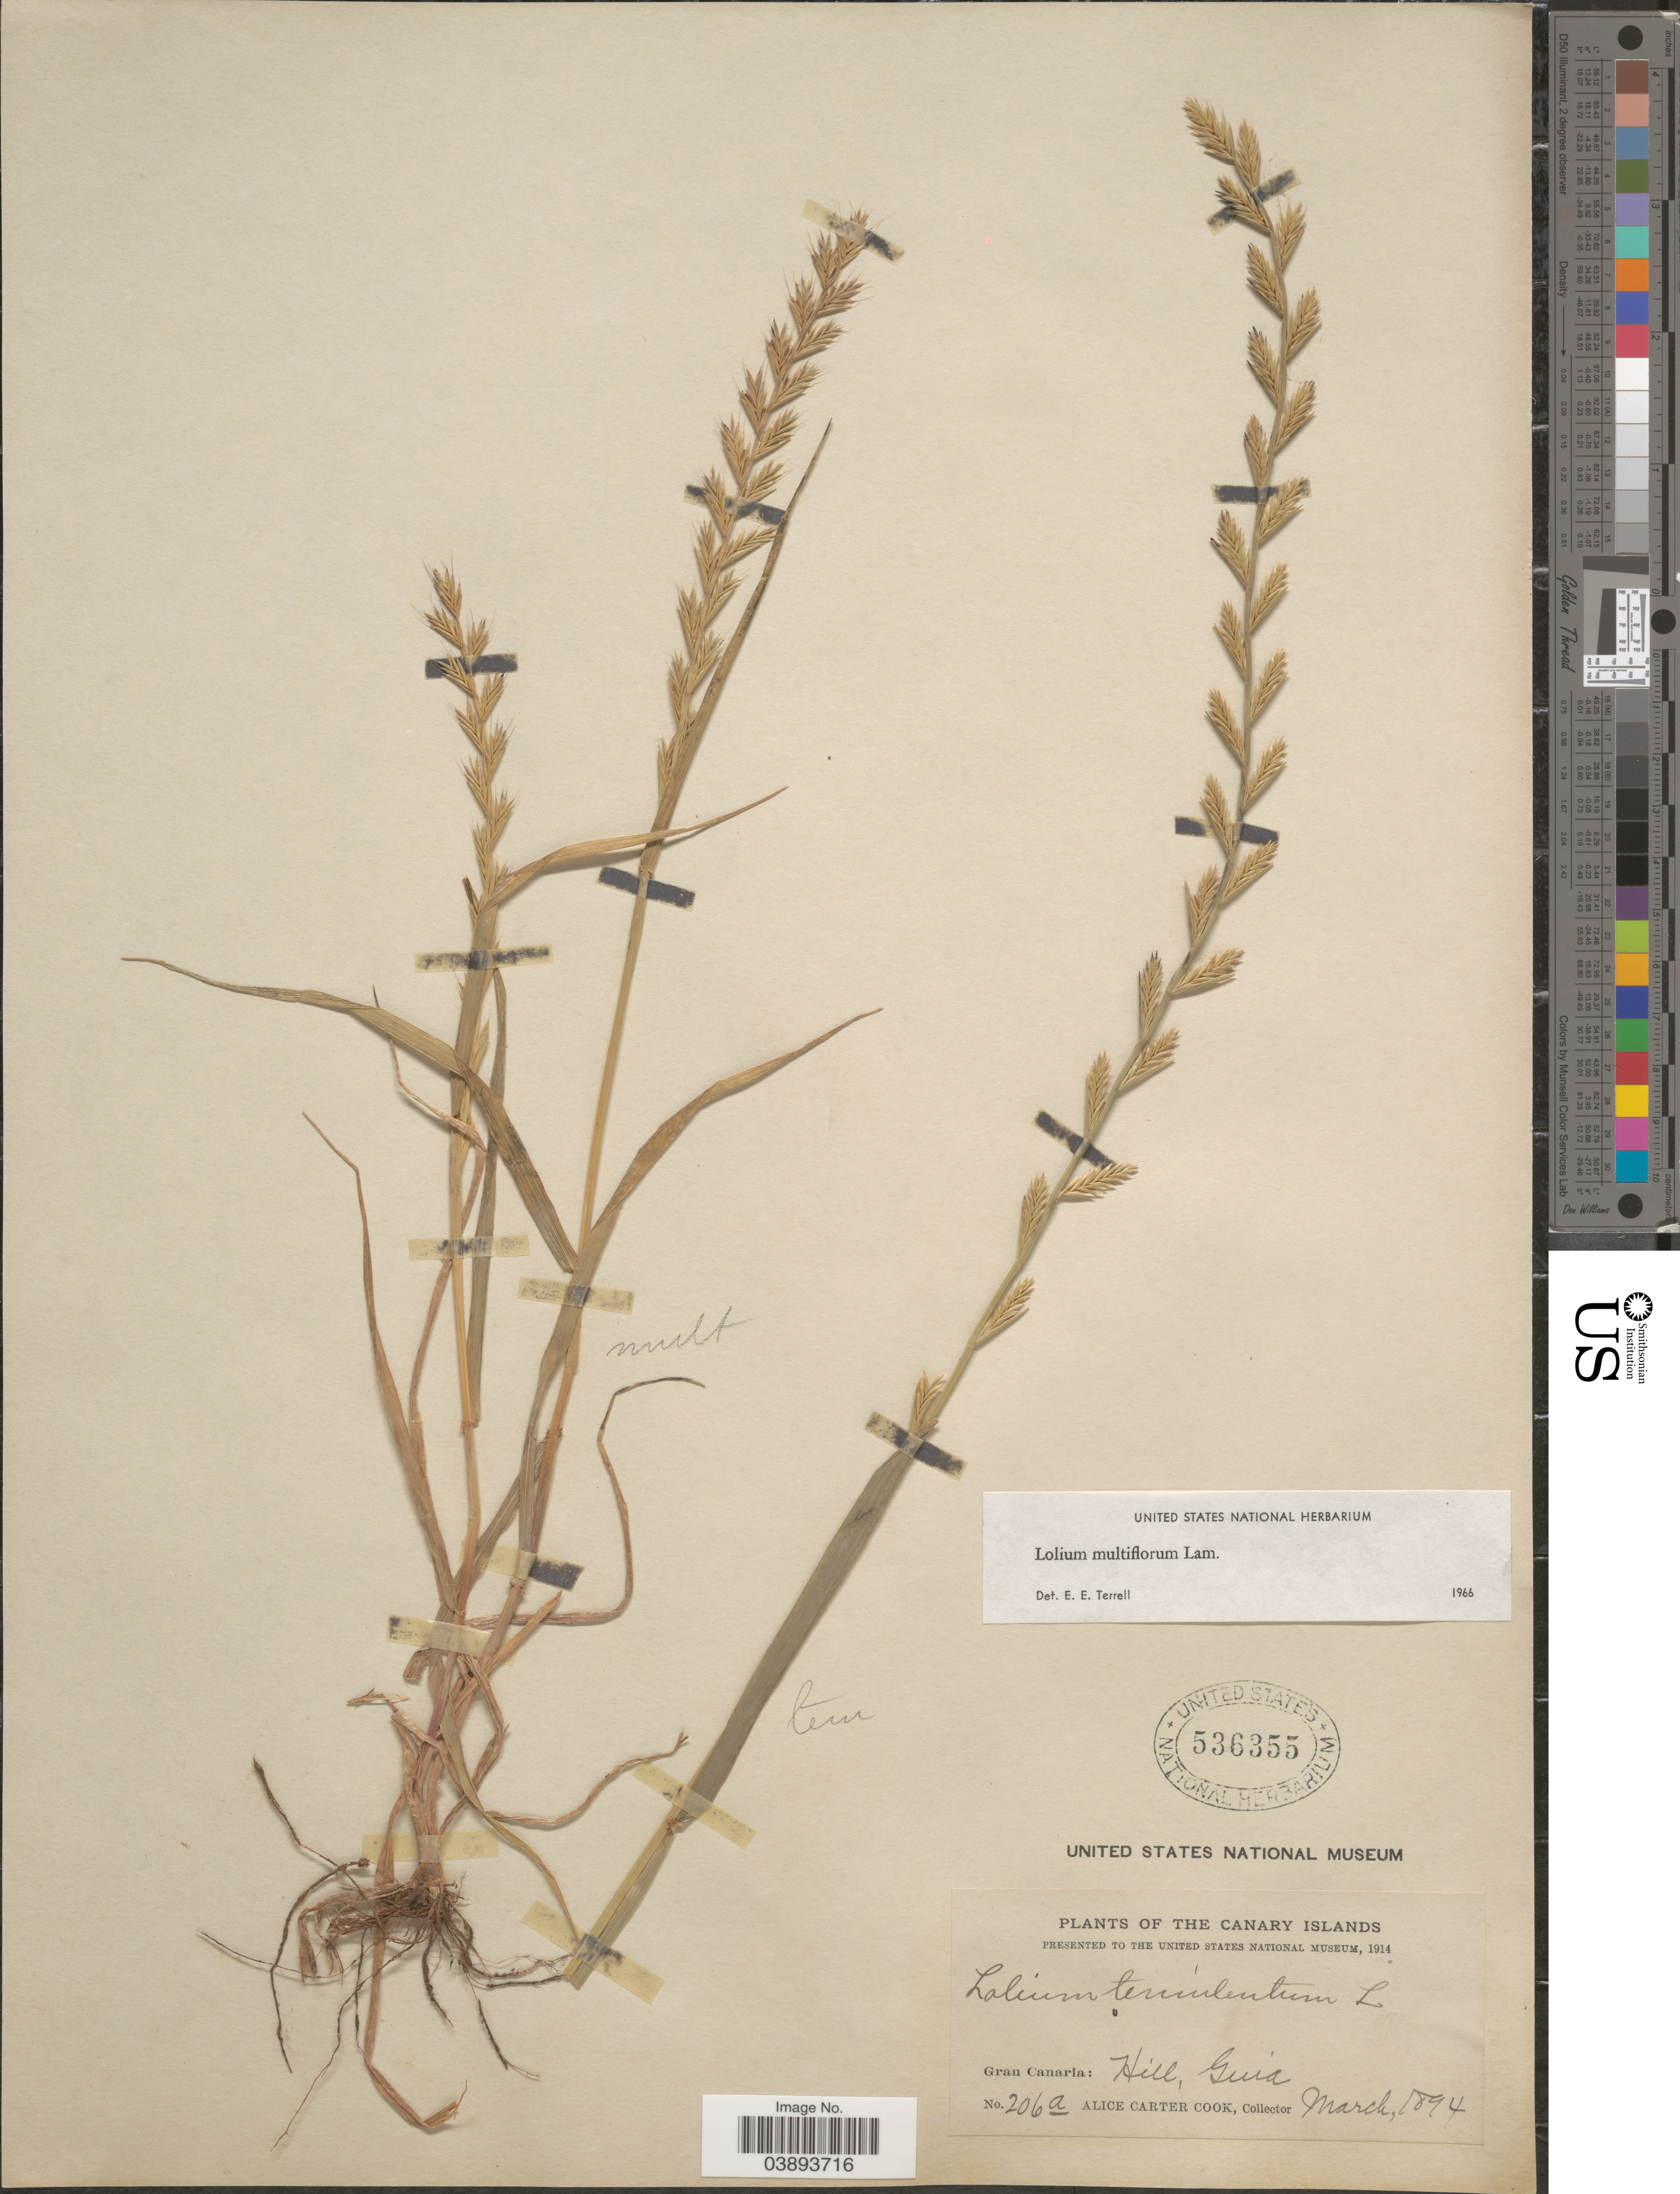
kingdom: Plantae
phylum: Tracheophyta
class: Liliopsida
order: Poales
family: Poaceae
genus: Lolium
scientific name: Lolium multiflorum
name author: Lam.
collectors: Alice C. Cook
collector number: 206a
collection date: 1894-03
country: Spain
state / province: Canarias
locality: Canary Islands. Gran Canaria: Hill, Guia.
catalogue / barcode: US 536355